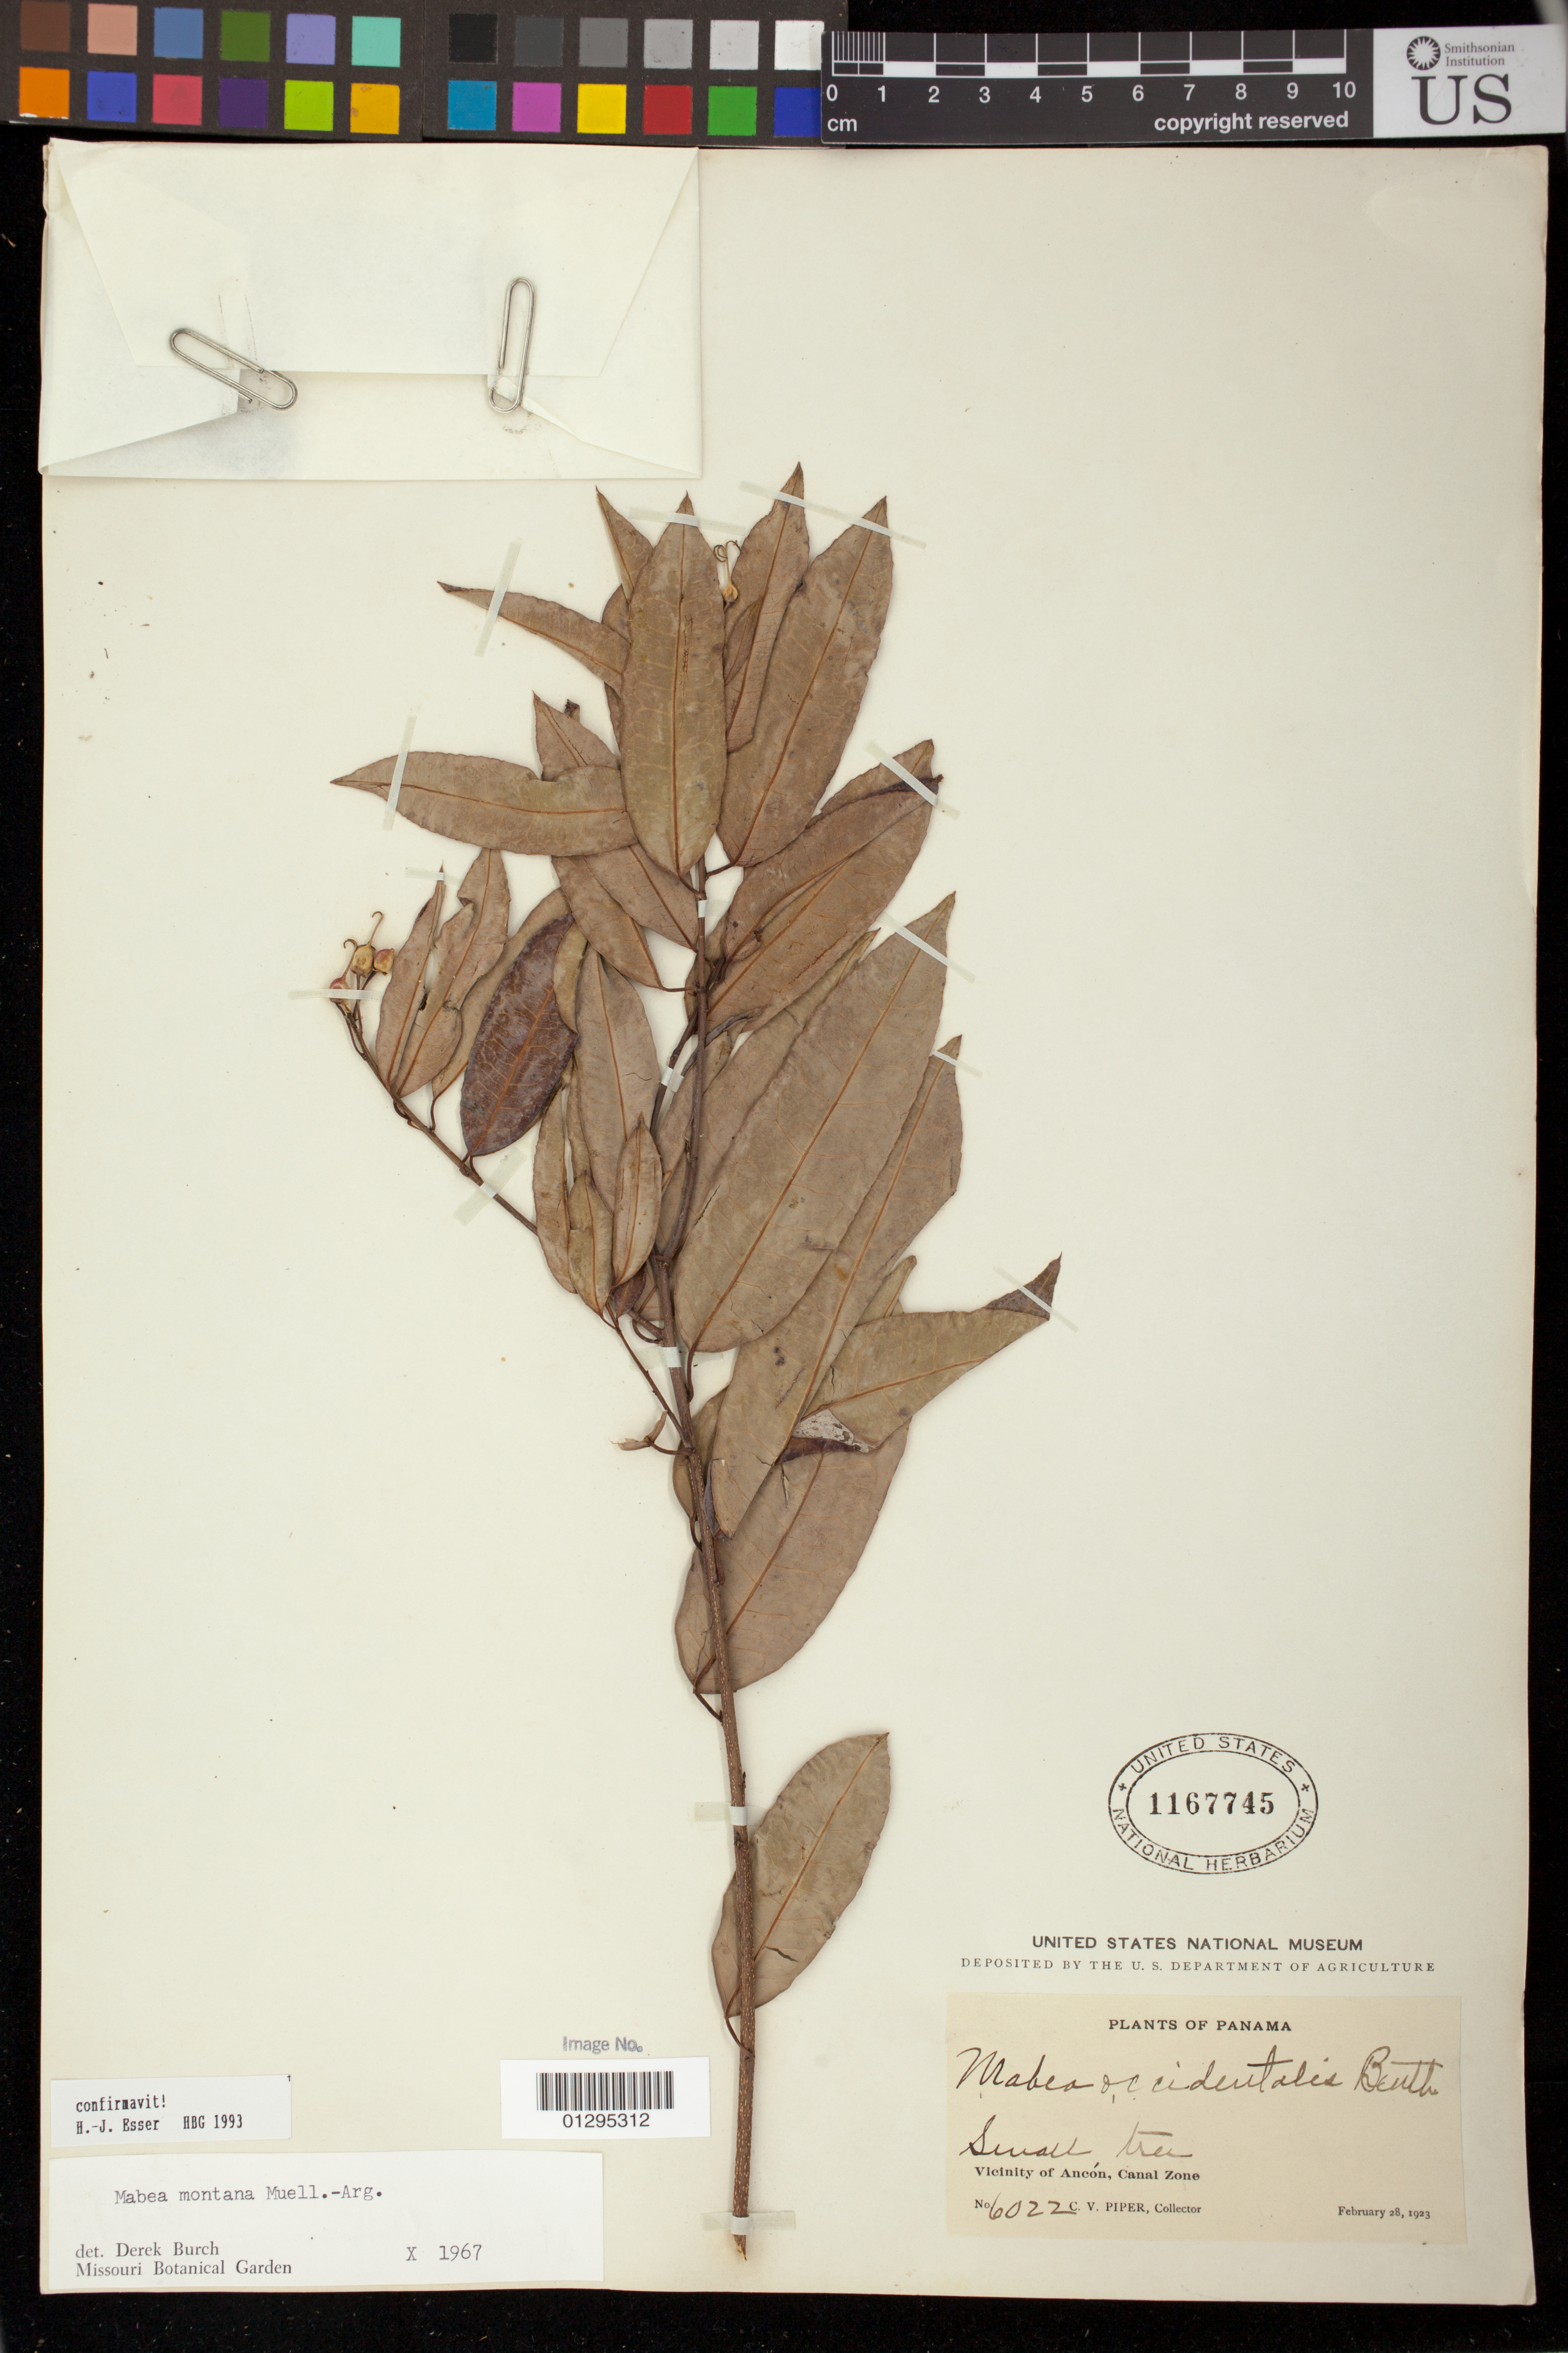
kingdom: Plantae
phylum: Tracheophyta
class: Magnoliopsida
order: Malpighiales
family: Euphorbiaceae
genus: Mabea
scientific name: Mabea montana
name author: Müll. Arg.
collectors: C. V. Piper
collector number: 6022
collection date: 1923-02-28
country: Panama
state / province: Colón / Panamá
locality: Vicinity of Ancon, Canal Zone.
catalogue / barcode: US 1167745